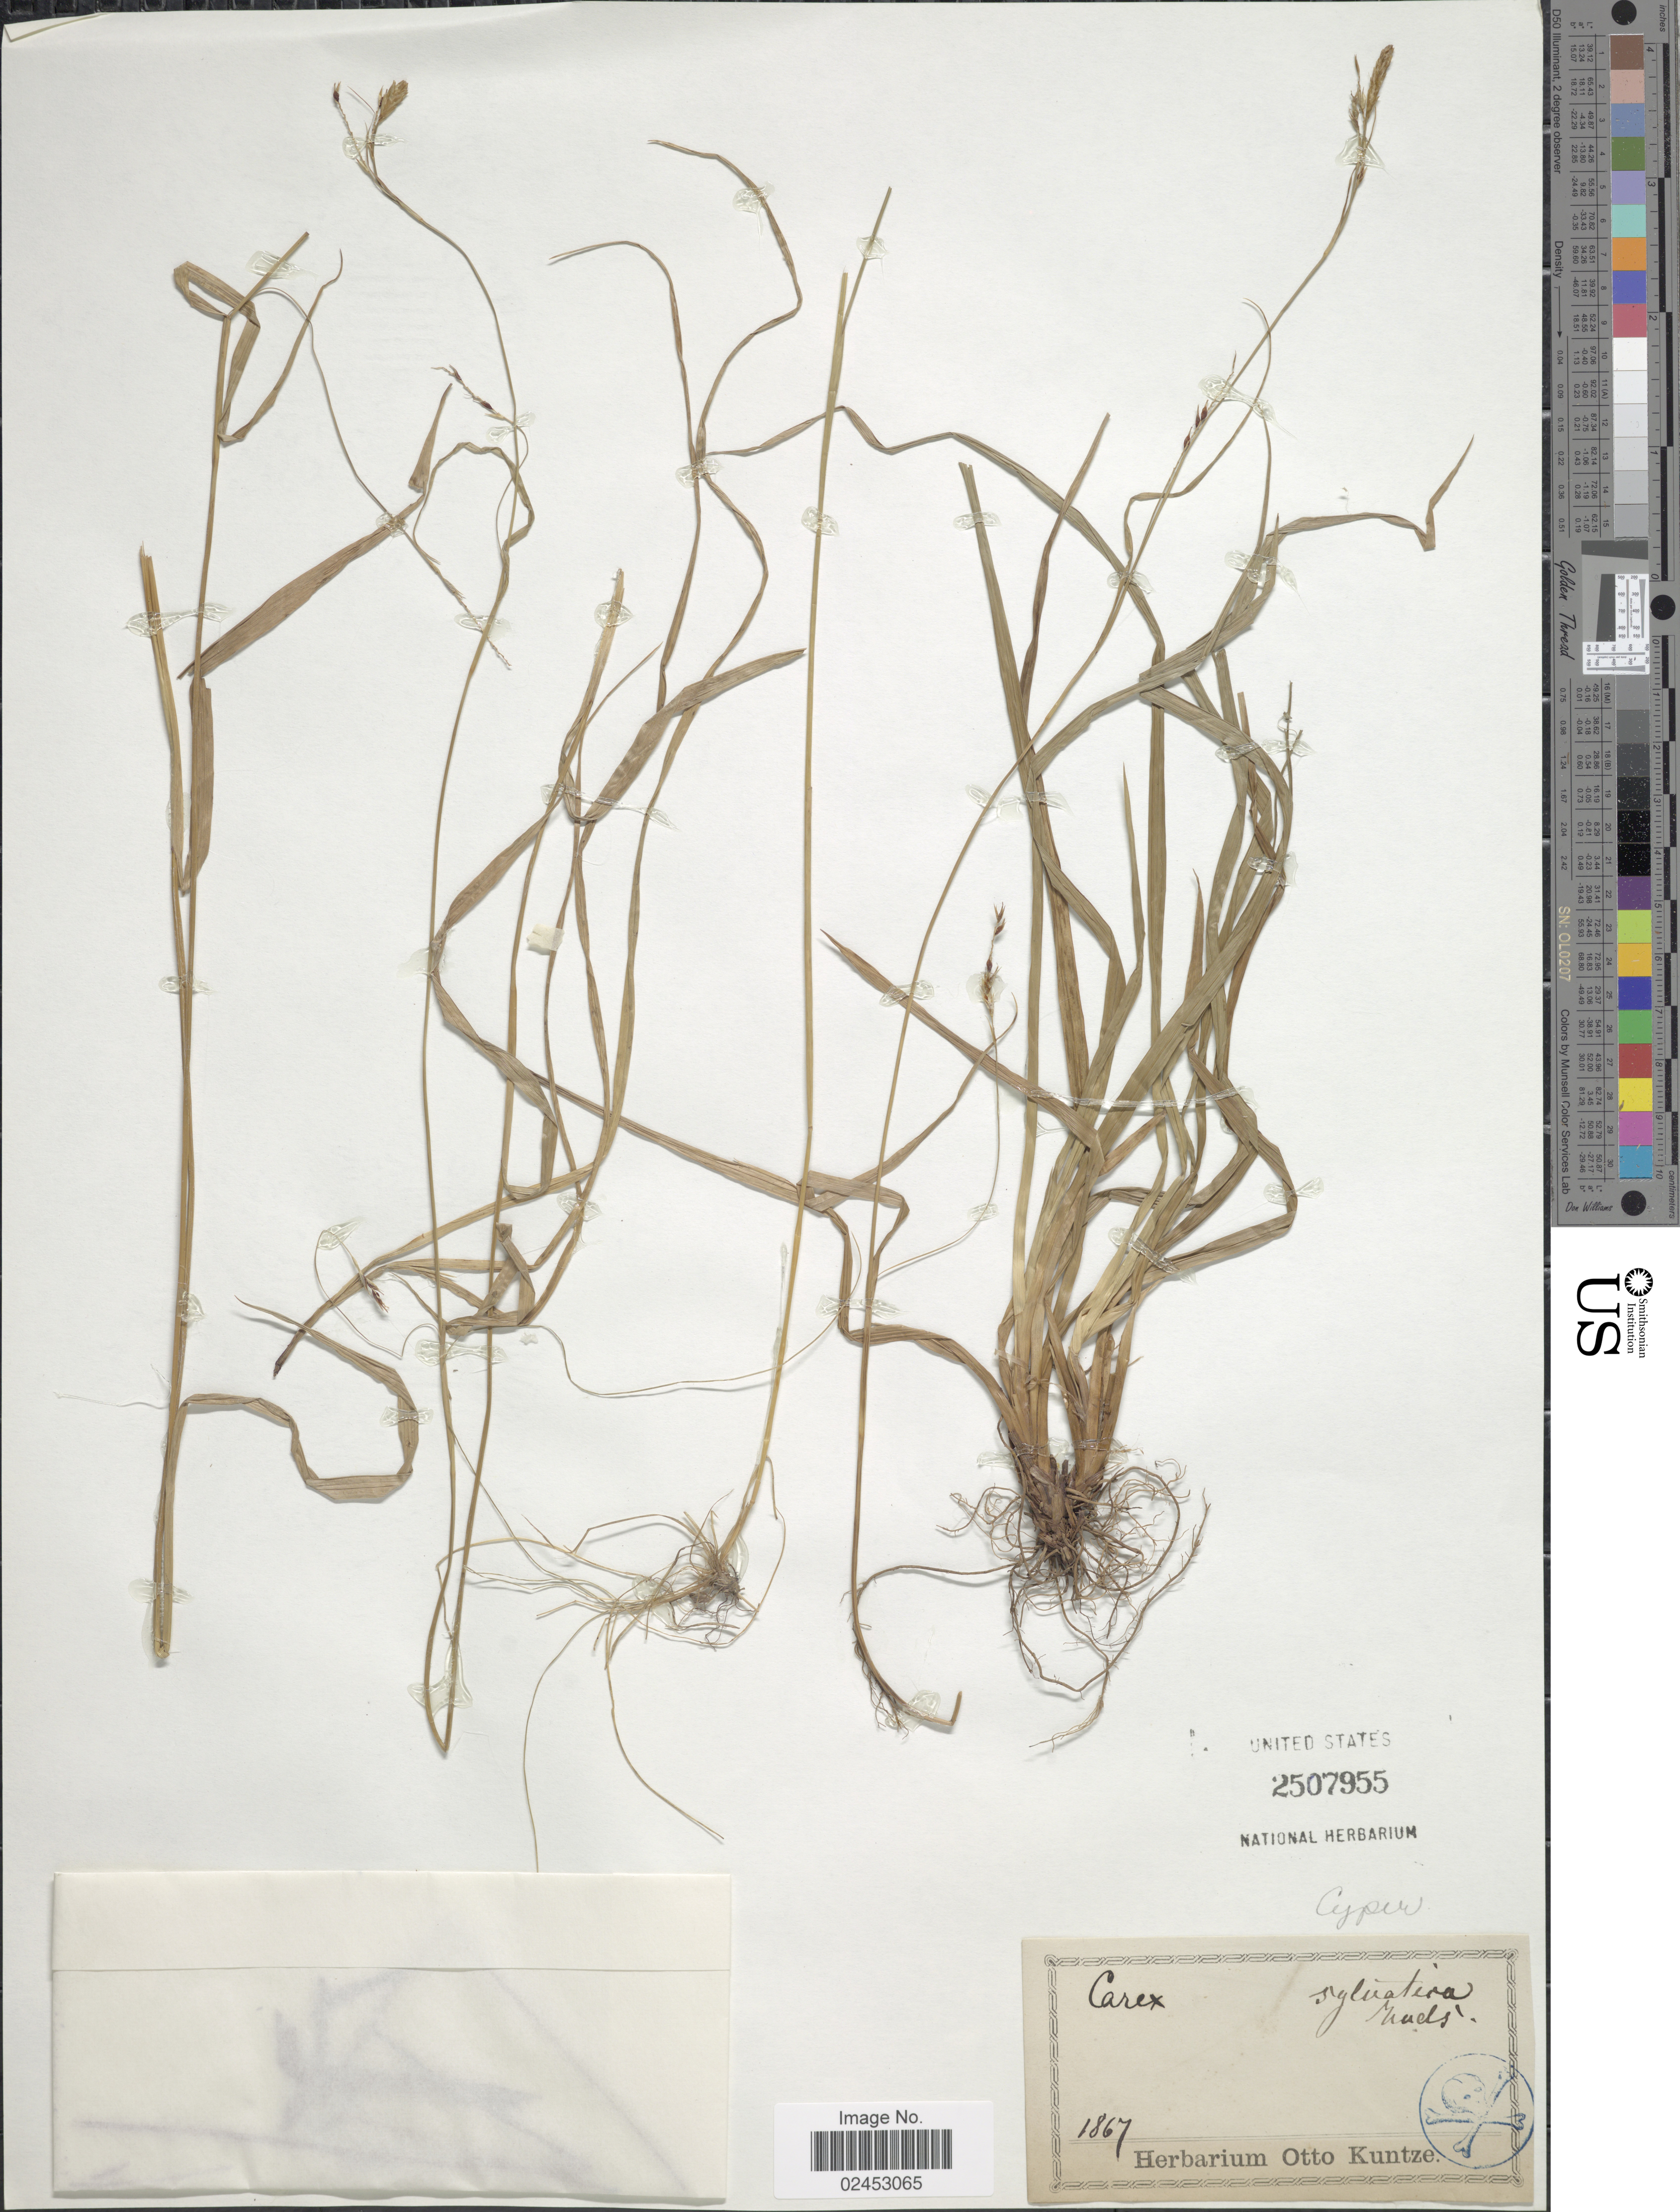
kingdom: Plantae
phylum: Tracheophyta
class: Liliopsida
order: Poales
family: Cyperaceae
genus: Carex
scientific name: Carex sylvatica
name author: Huds.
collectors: ex herb. Otto Kuntze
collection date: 1867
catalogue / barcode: US 2507955